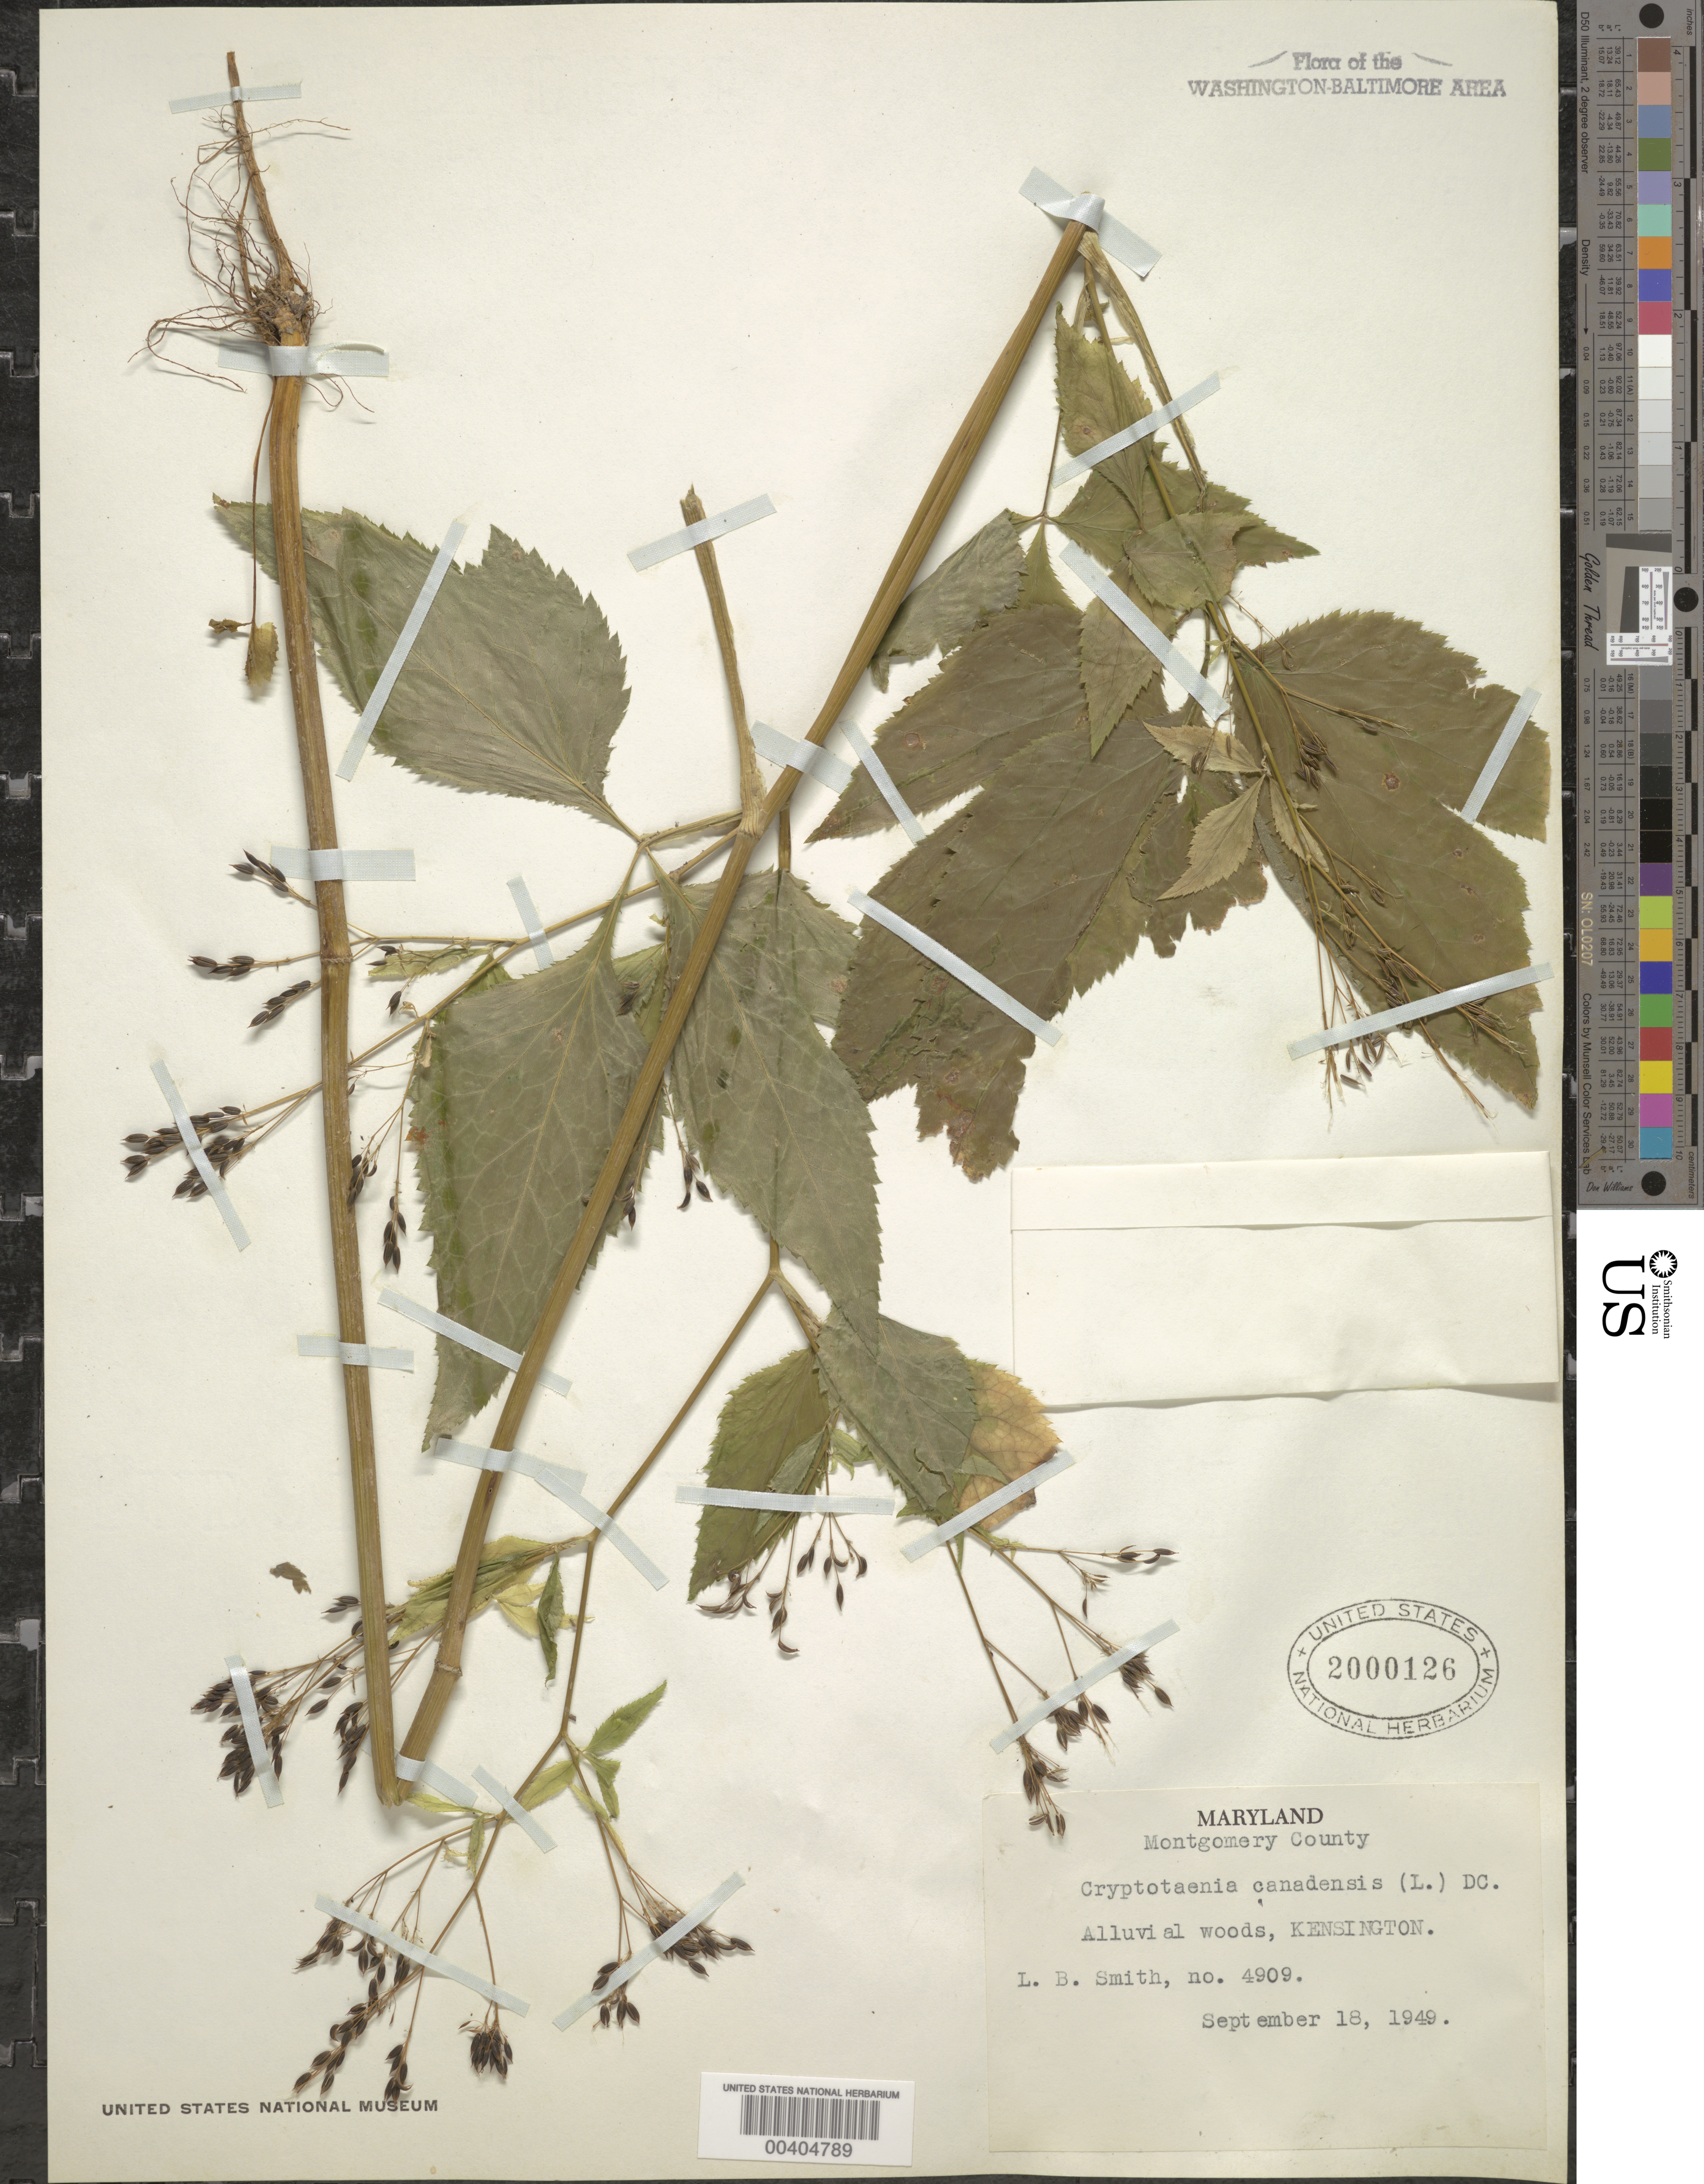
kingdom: Plantae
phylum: Tracheophyta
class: Magnoliopsida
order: Apiales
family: Apiaceae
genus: Cryptotaenia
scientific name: Cryptotaenia canadensis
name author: (L.) DC.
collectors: L. Smith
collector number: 4909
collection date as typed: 18 Sep 1949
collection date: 1949-09-18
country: United States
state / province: Maryland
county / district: Montgomery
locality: Kensington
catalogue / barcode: US 2000126